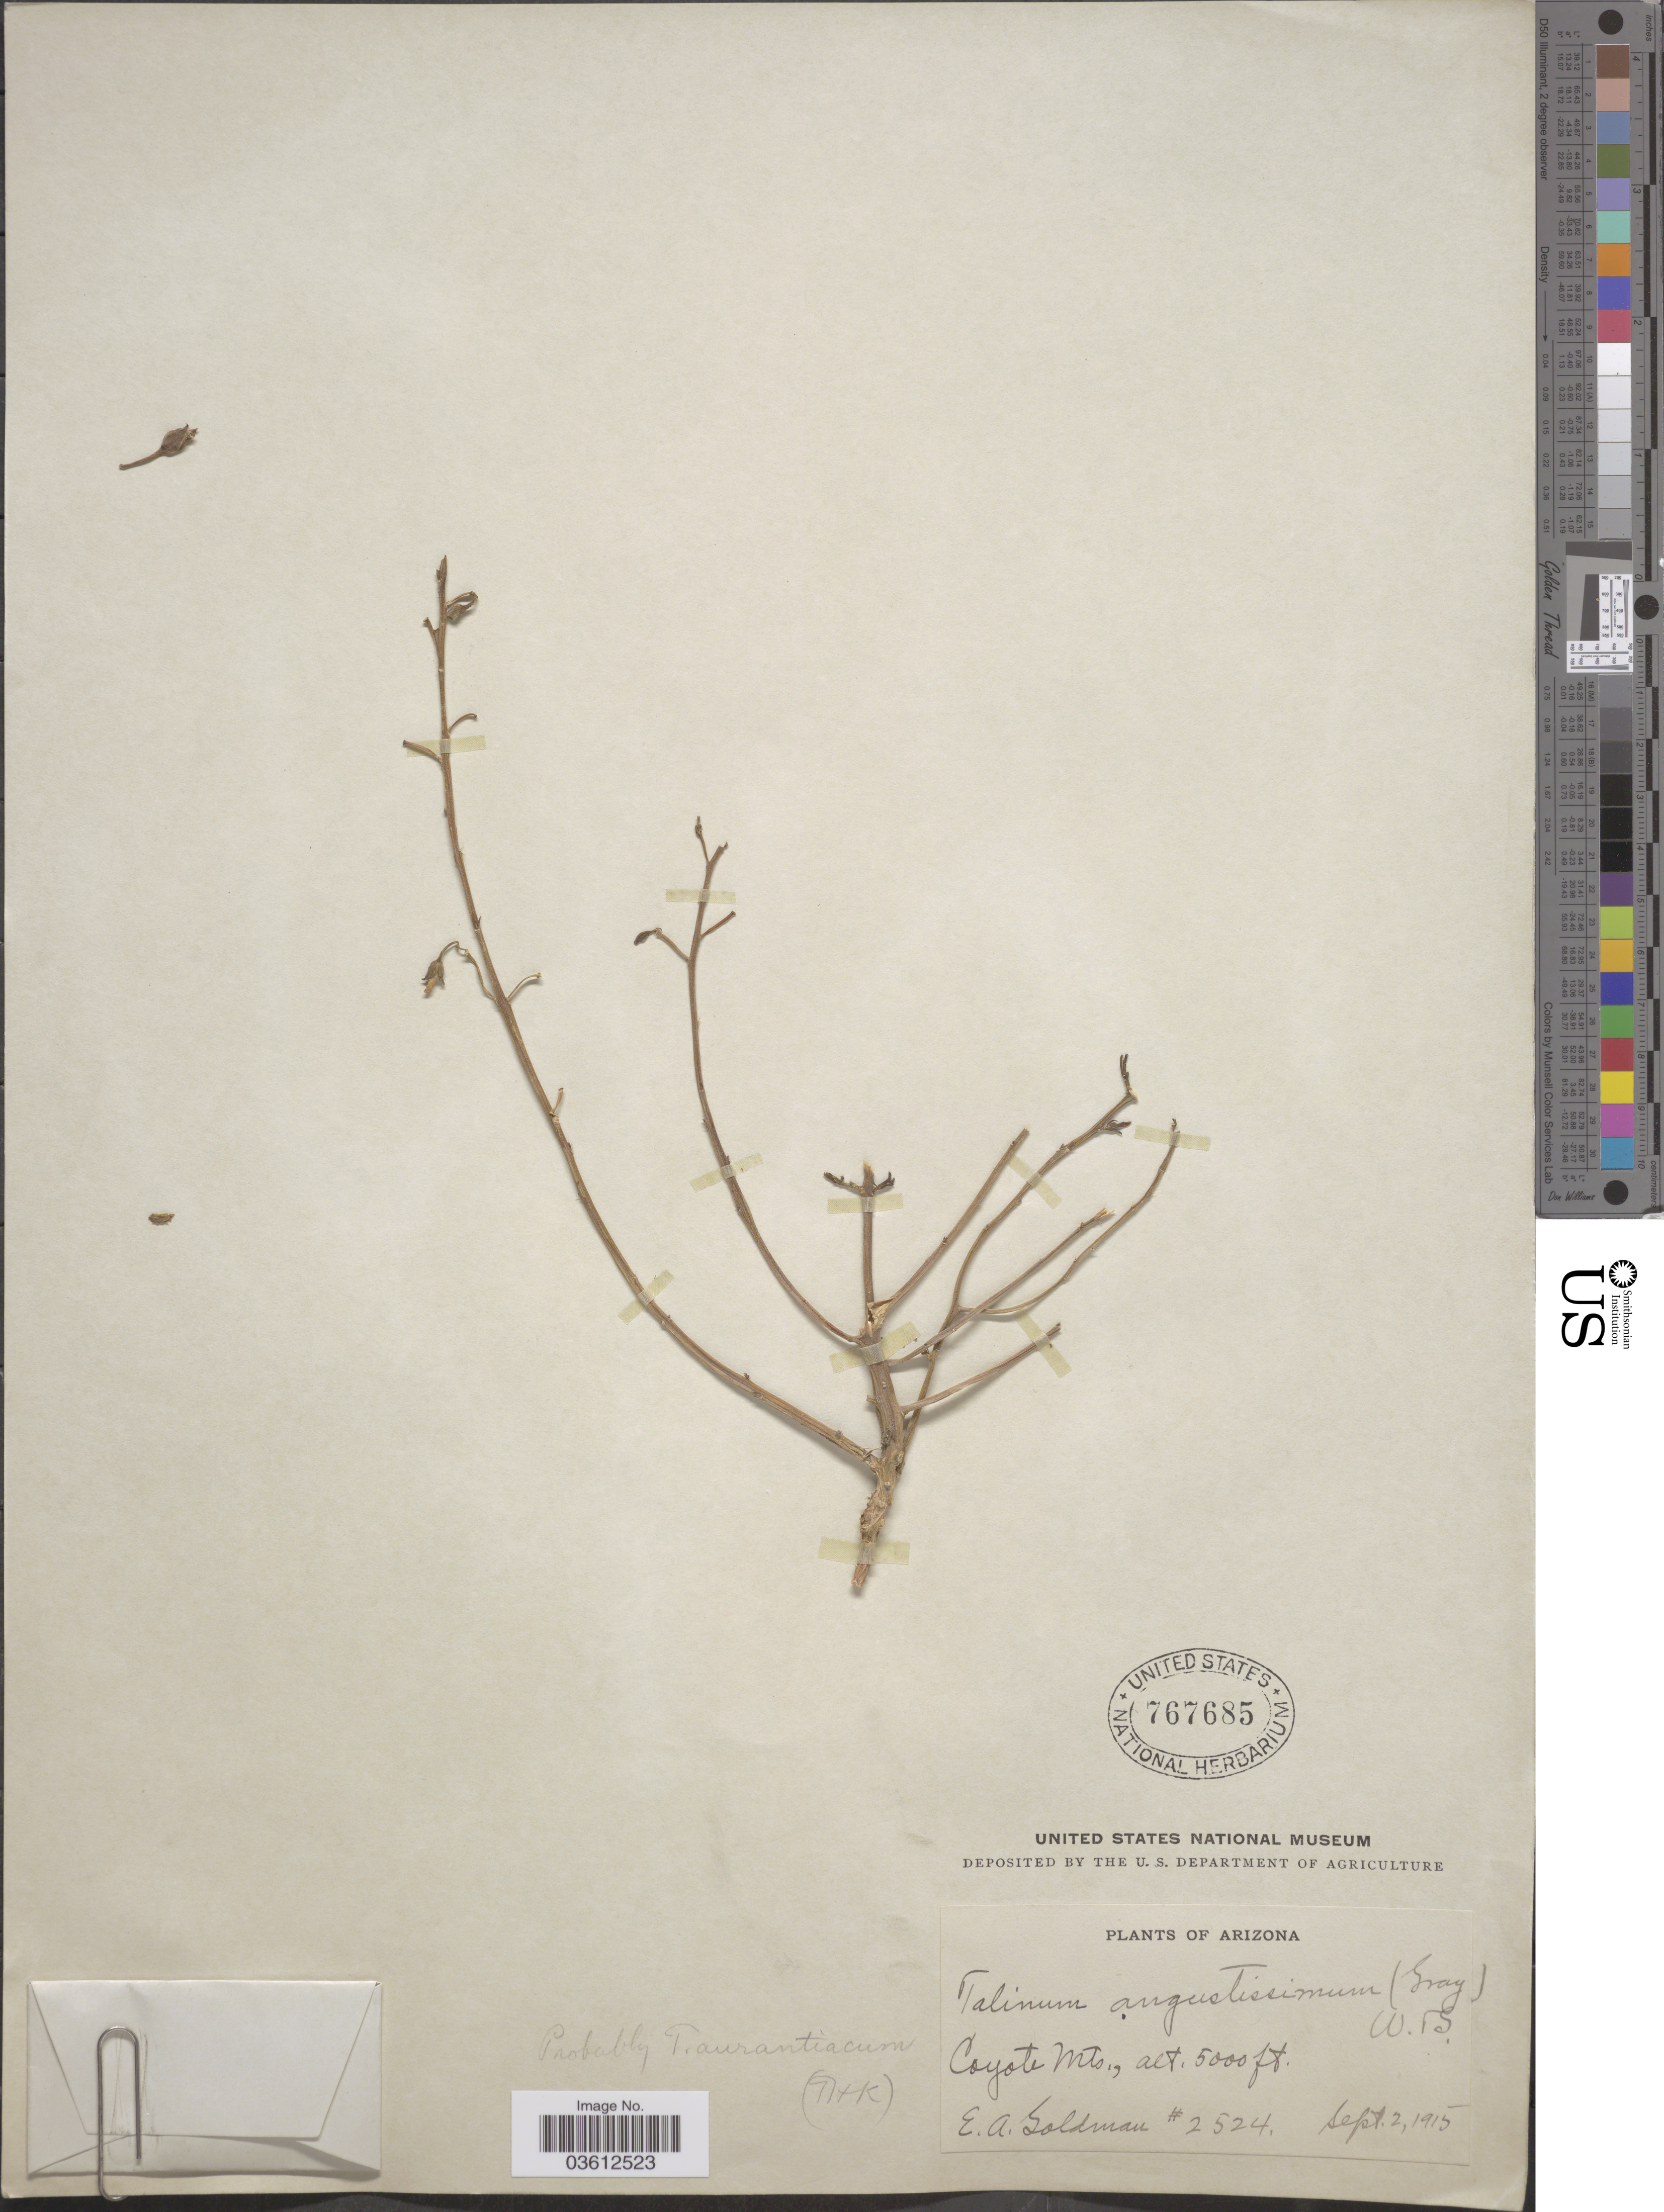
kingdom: Plantae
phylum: Tracheophyta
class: Magnoliopsida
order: Caryophyllales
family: Talinaceae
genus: Talinum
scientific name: Talinum aurantiacum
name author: Engelm. in A. Gray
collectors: E. A. Goldman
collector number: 2524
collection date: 1915-09-02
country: United States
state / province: Arizona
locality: Coyote Mts.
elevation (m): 1524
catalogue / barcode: US 767685